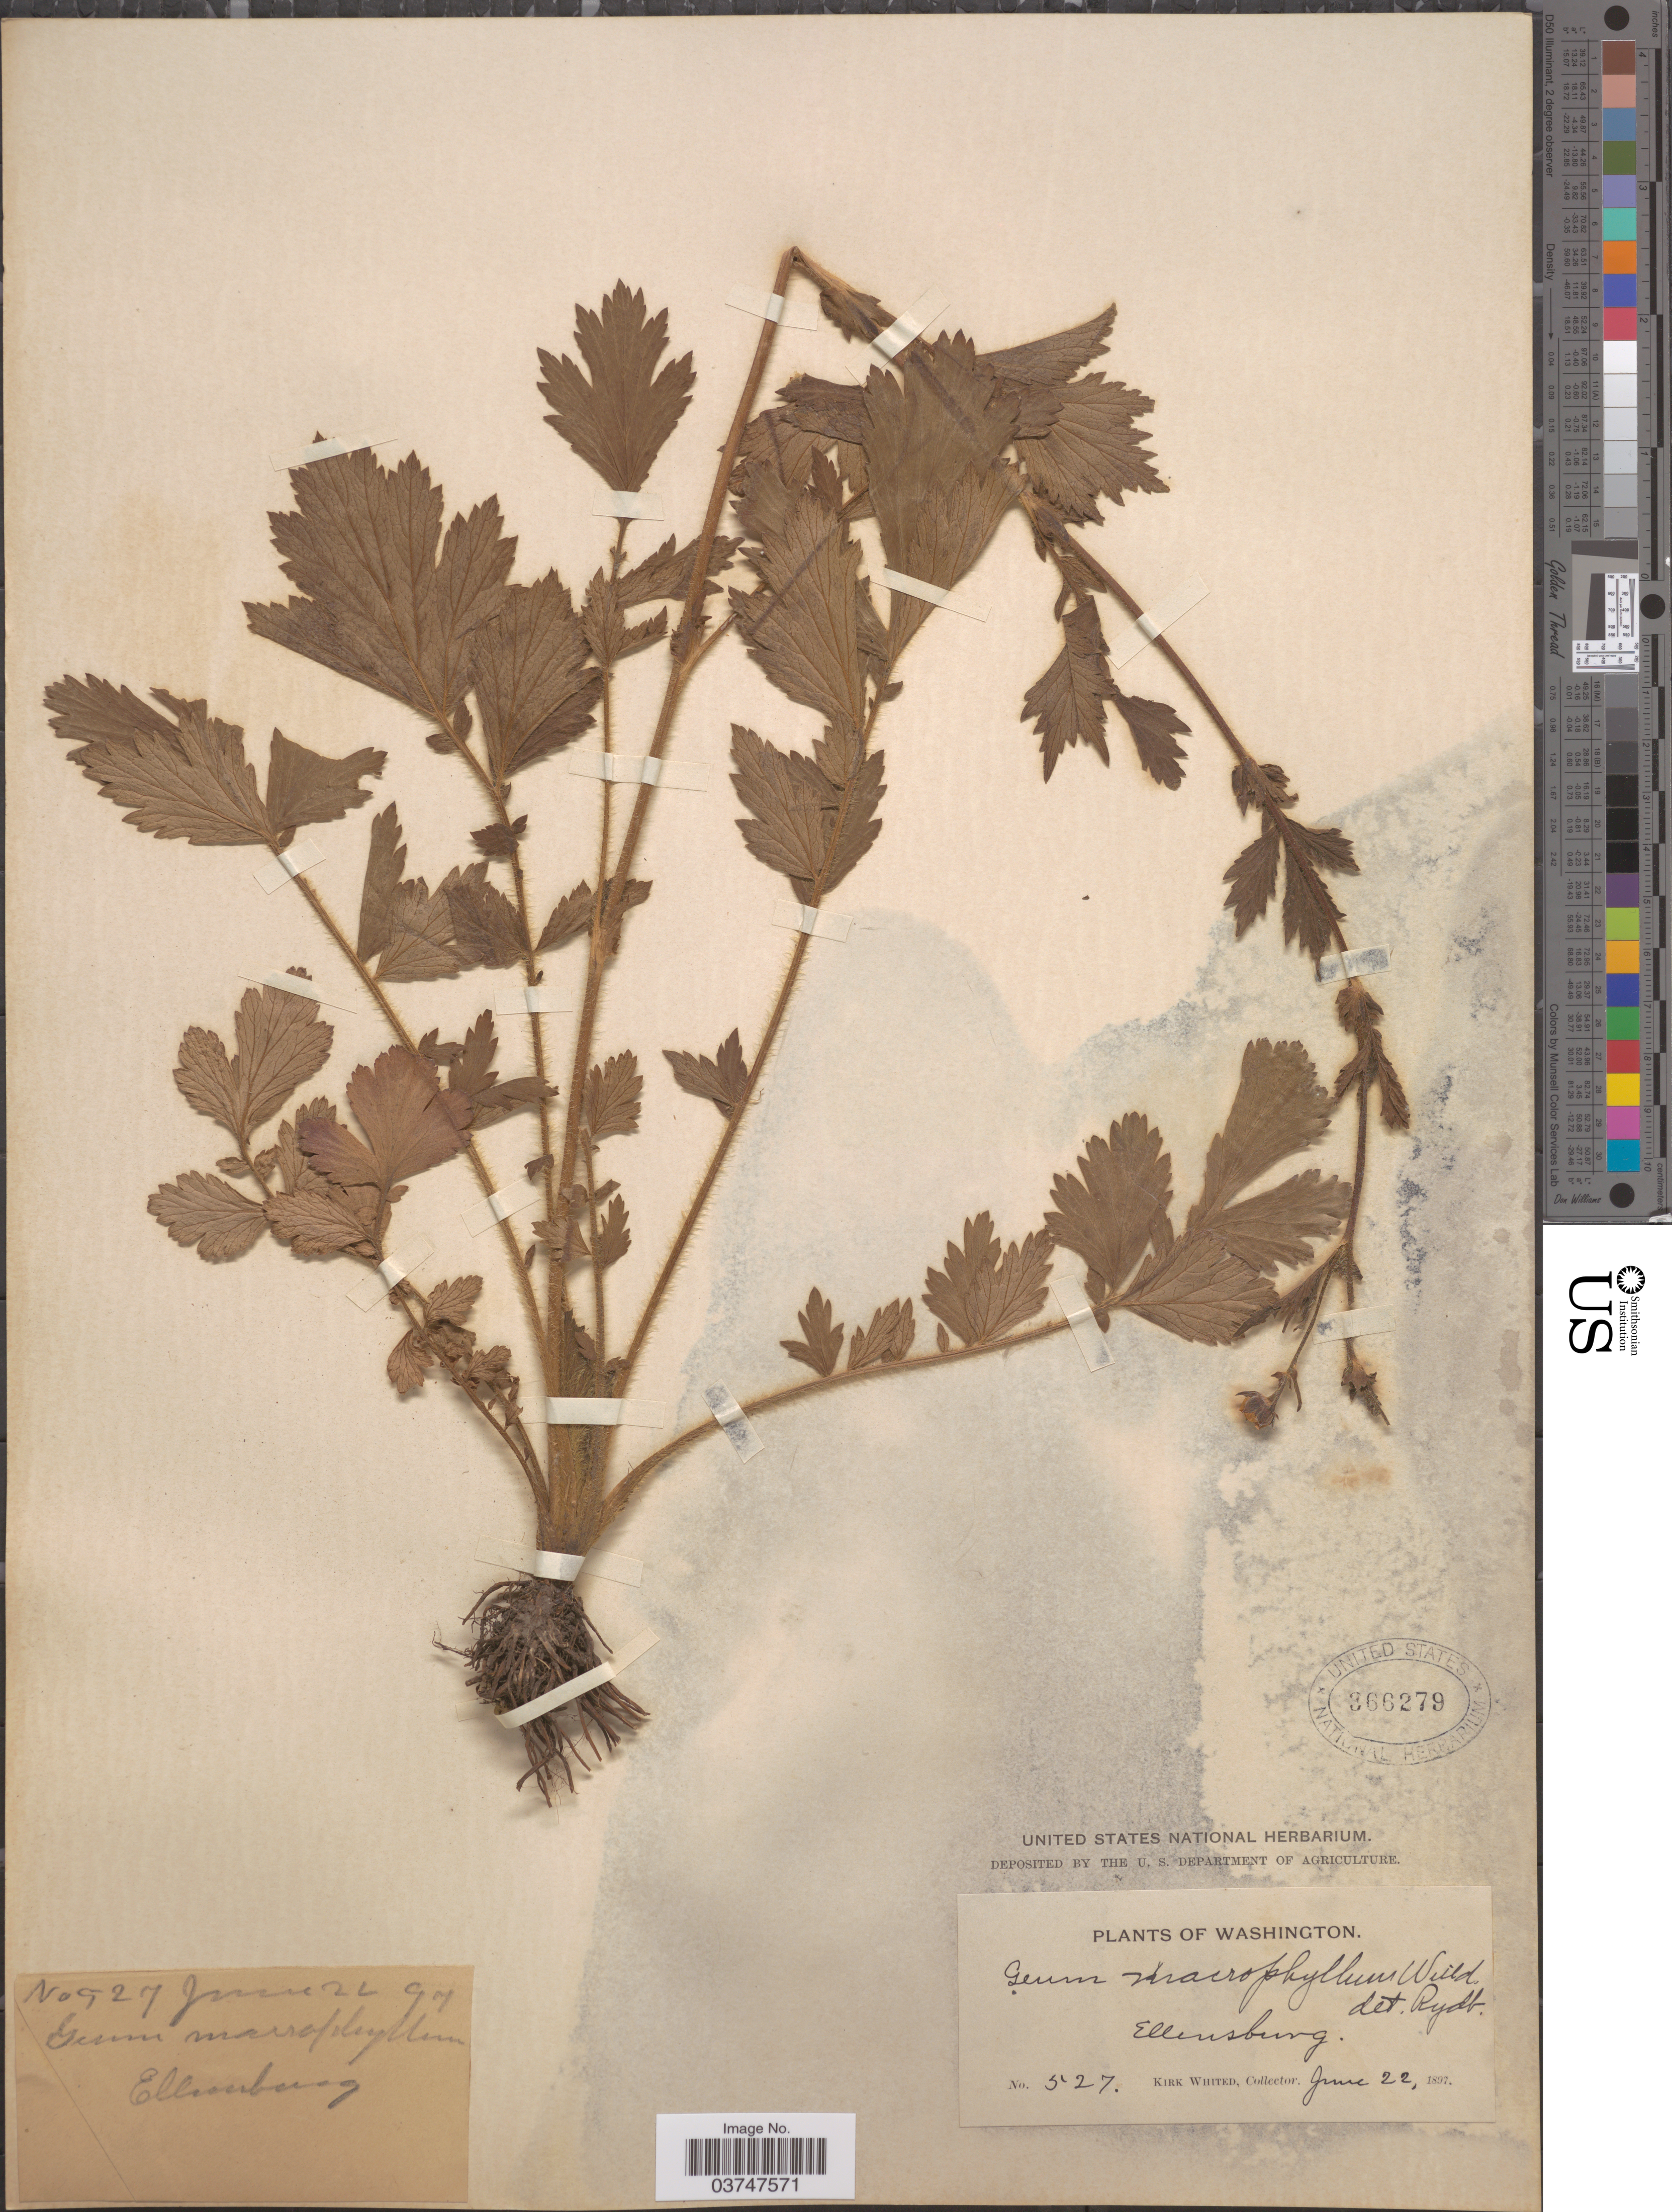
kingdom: Plantae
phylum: Tracheophyta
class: Magnoliopsida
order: Rosales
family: Rosaceae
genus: Geum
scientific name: Geum macrophyllum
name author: Willd.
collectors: K. Whited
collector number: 527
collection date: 1897-06-22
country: United States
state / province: Washington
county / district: Kittitas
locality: Ellensburg.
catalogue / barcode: US 366279